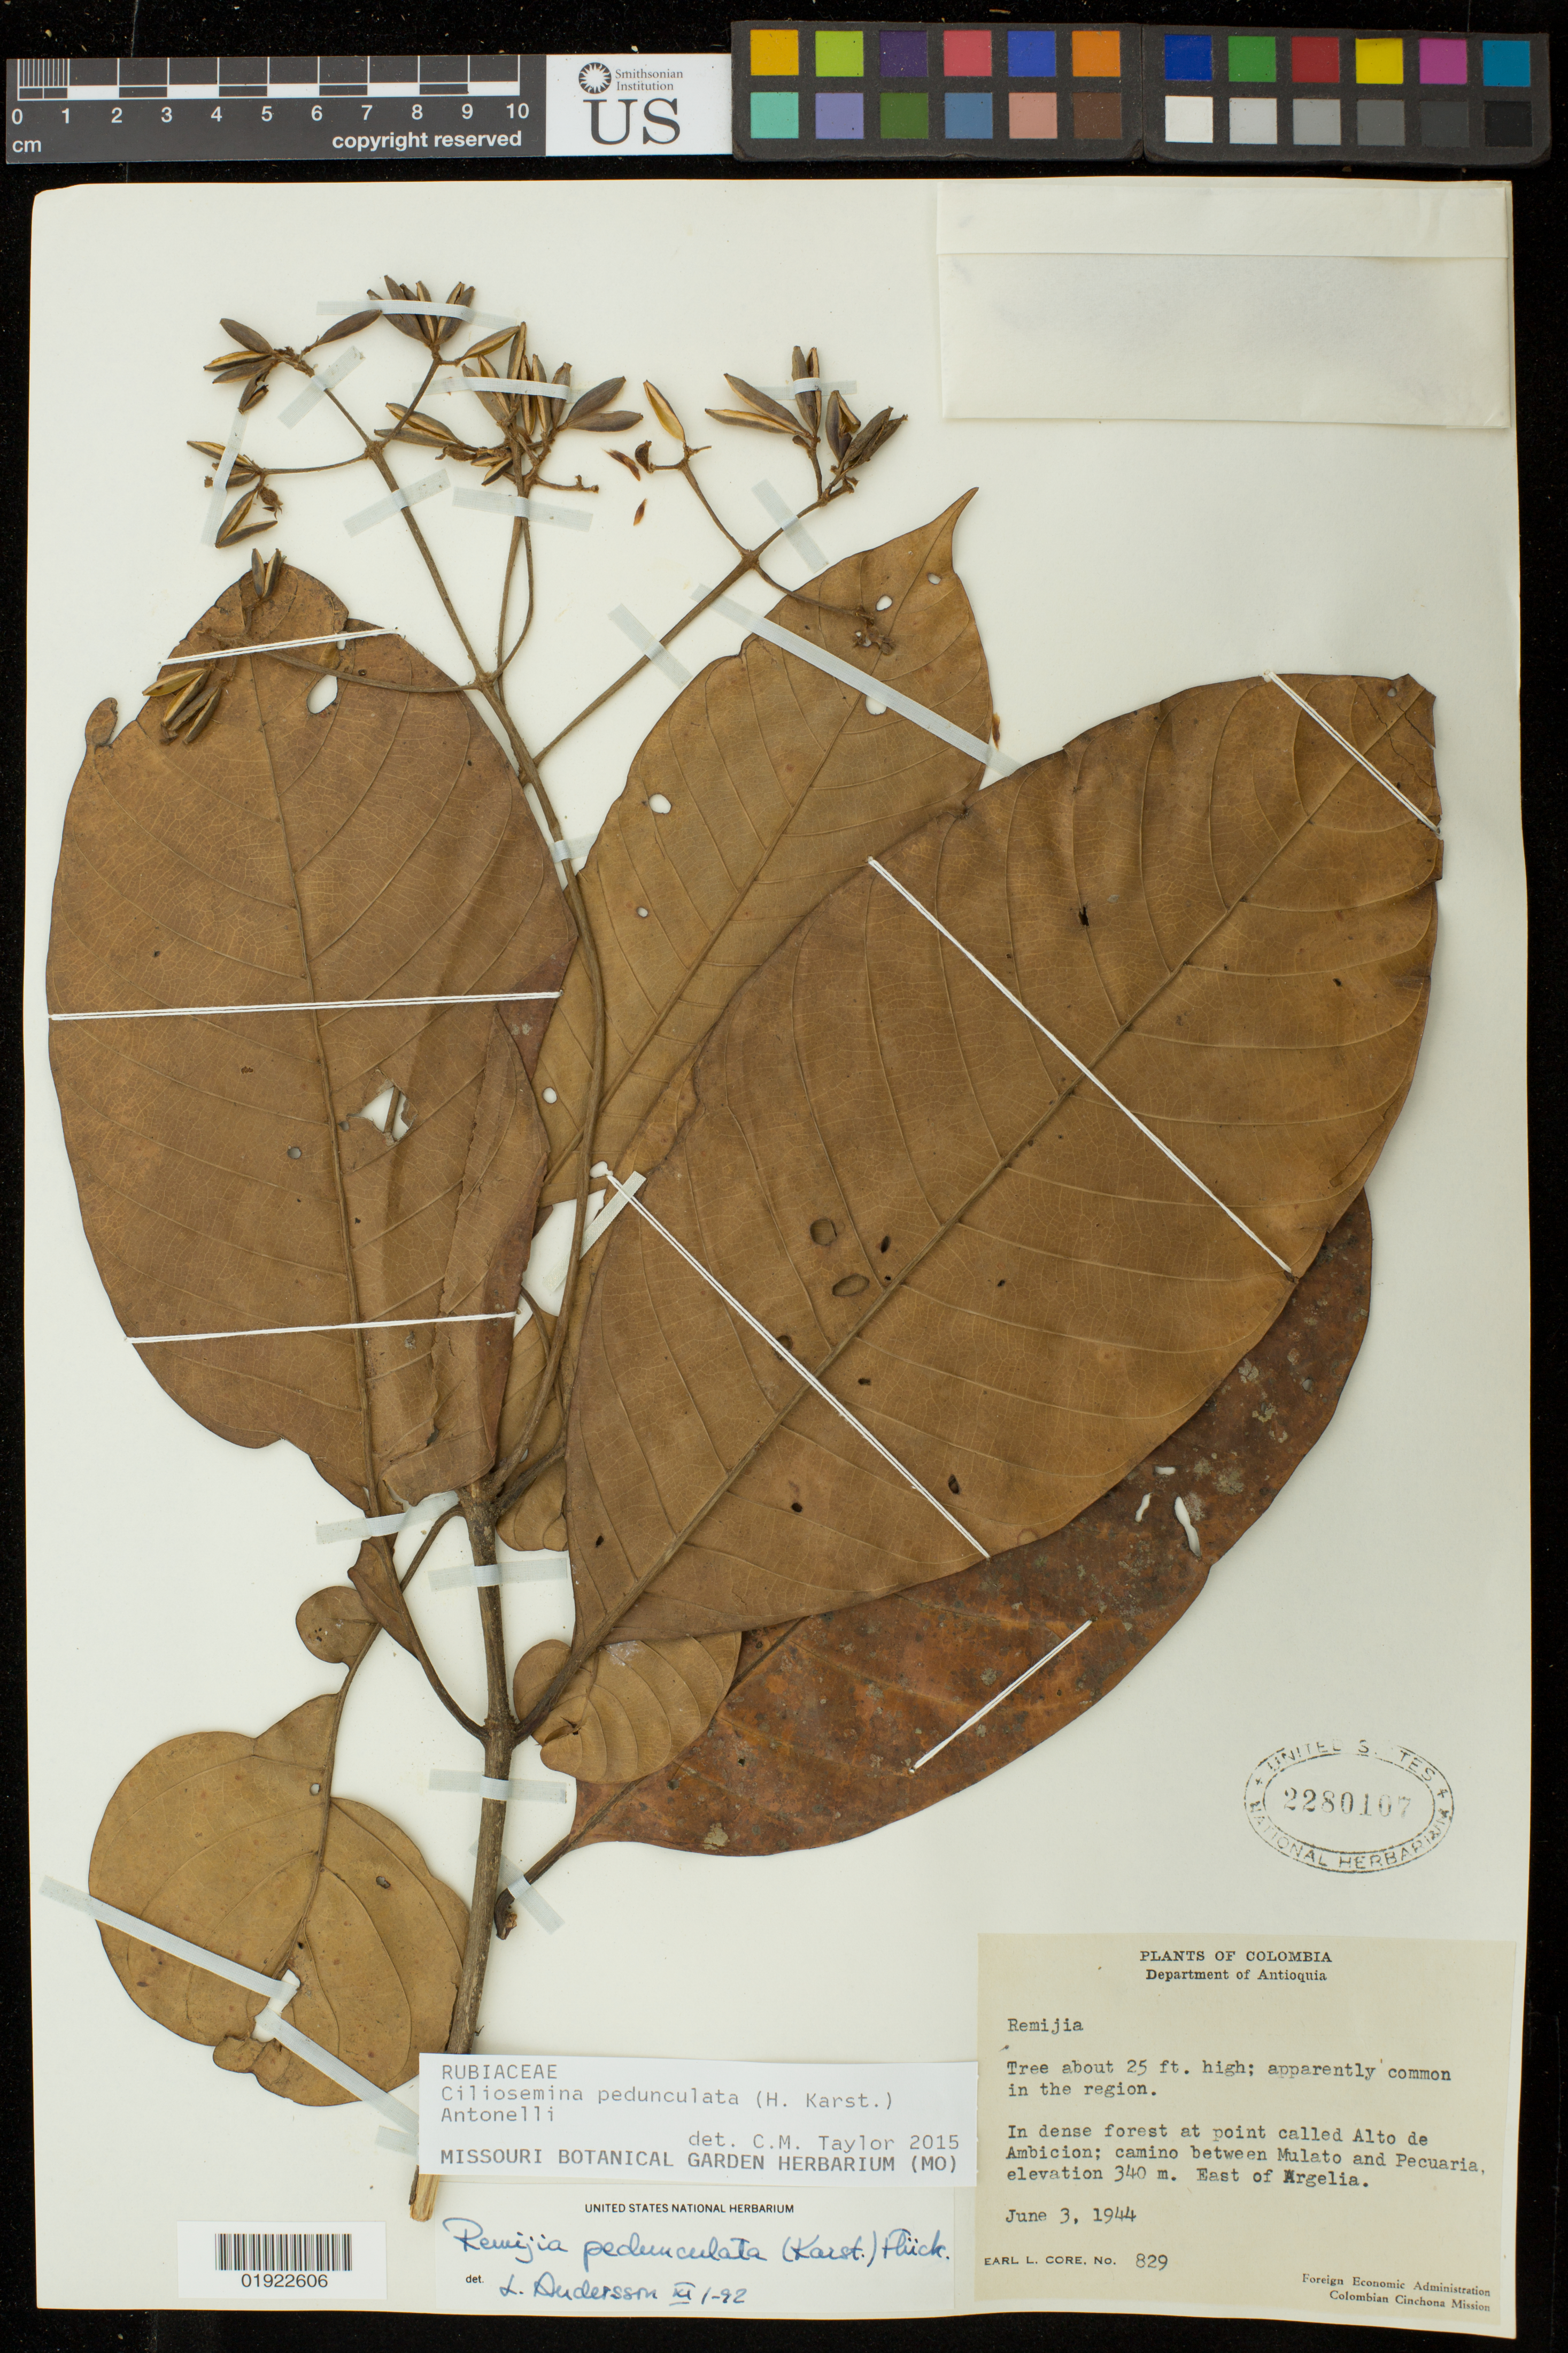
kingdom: Plantae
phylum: Tracheophyta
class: Magnoliopsida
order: Gentianales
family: Rubiaceae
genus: Ciliosemina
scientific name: Ciliosemina pedunculata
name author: (H. Karst.) Antonelli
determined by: Taylor, Charlotte M.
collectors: E. L. Core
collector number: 829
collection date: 1944-06-03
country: Colombia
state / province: Antioquia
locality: Alto de Ambicion; camino between Mulato and Pecuaria. East of Aregelia.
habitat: In dense forest.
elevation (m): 340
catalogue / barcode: US 2280107